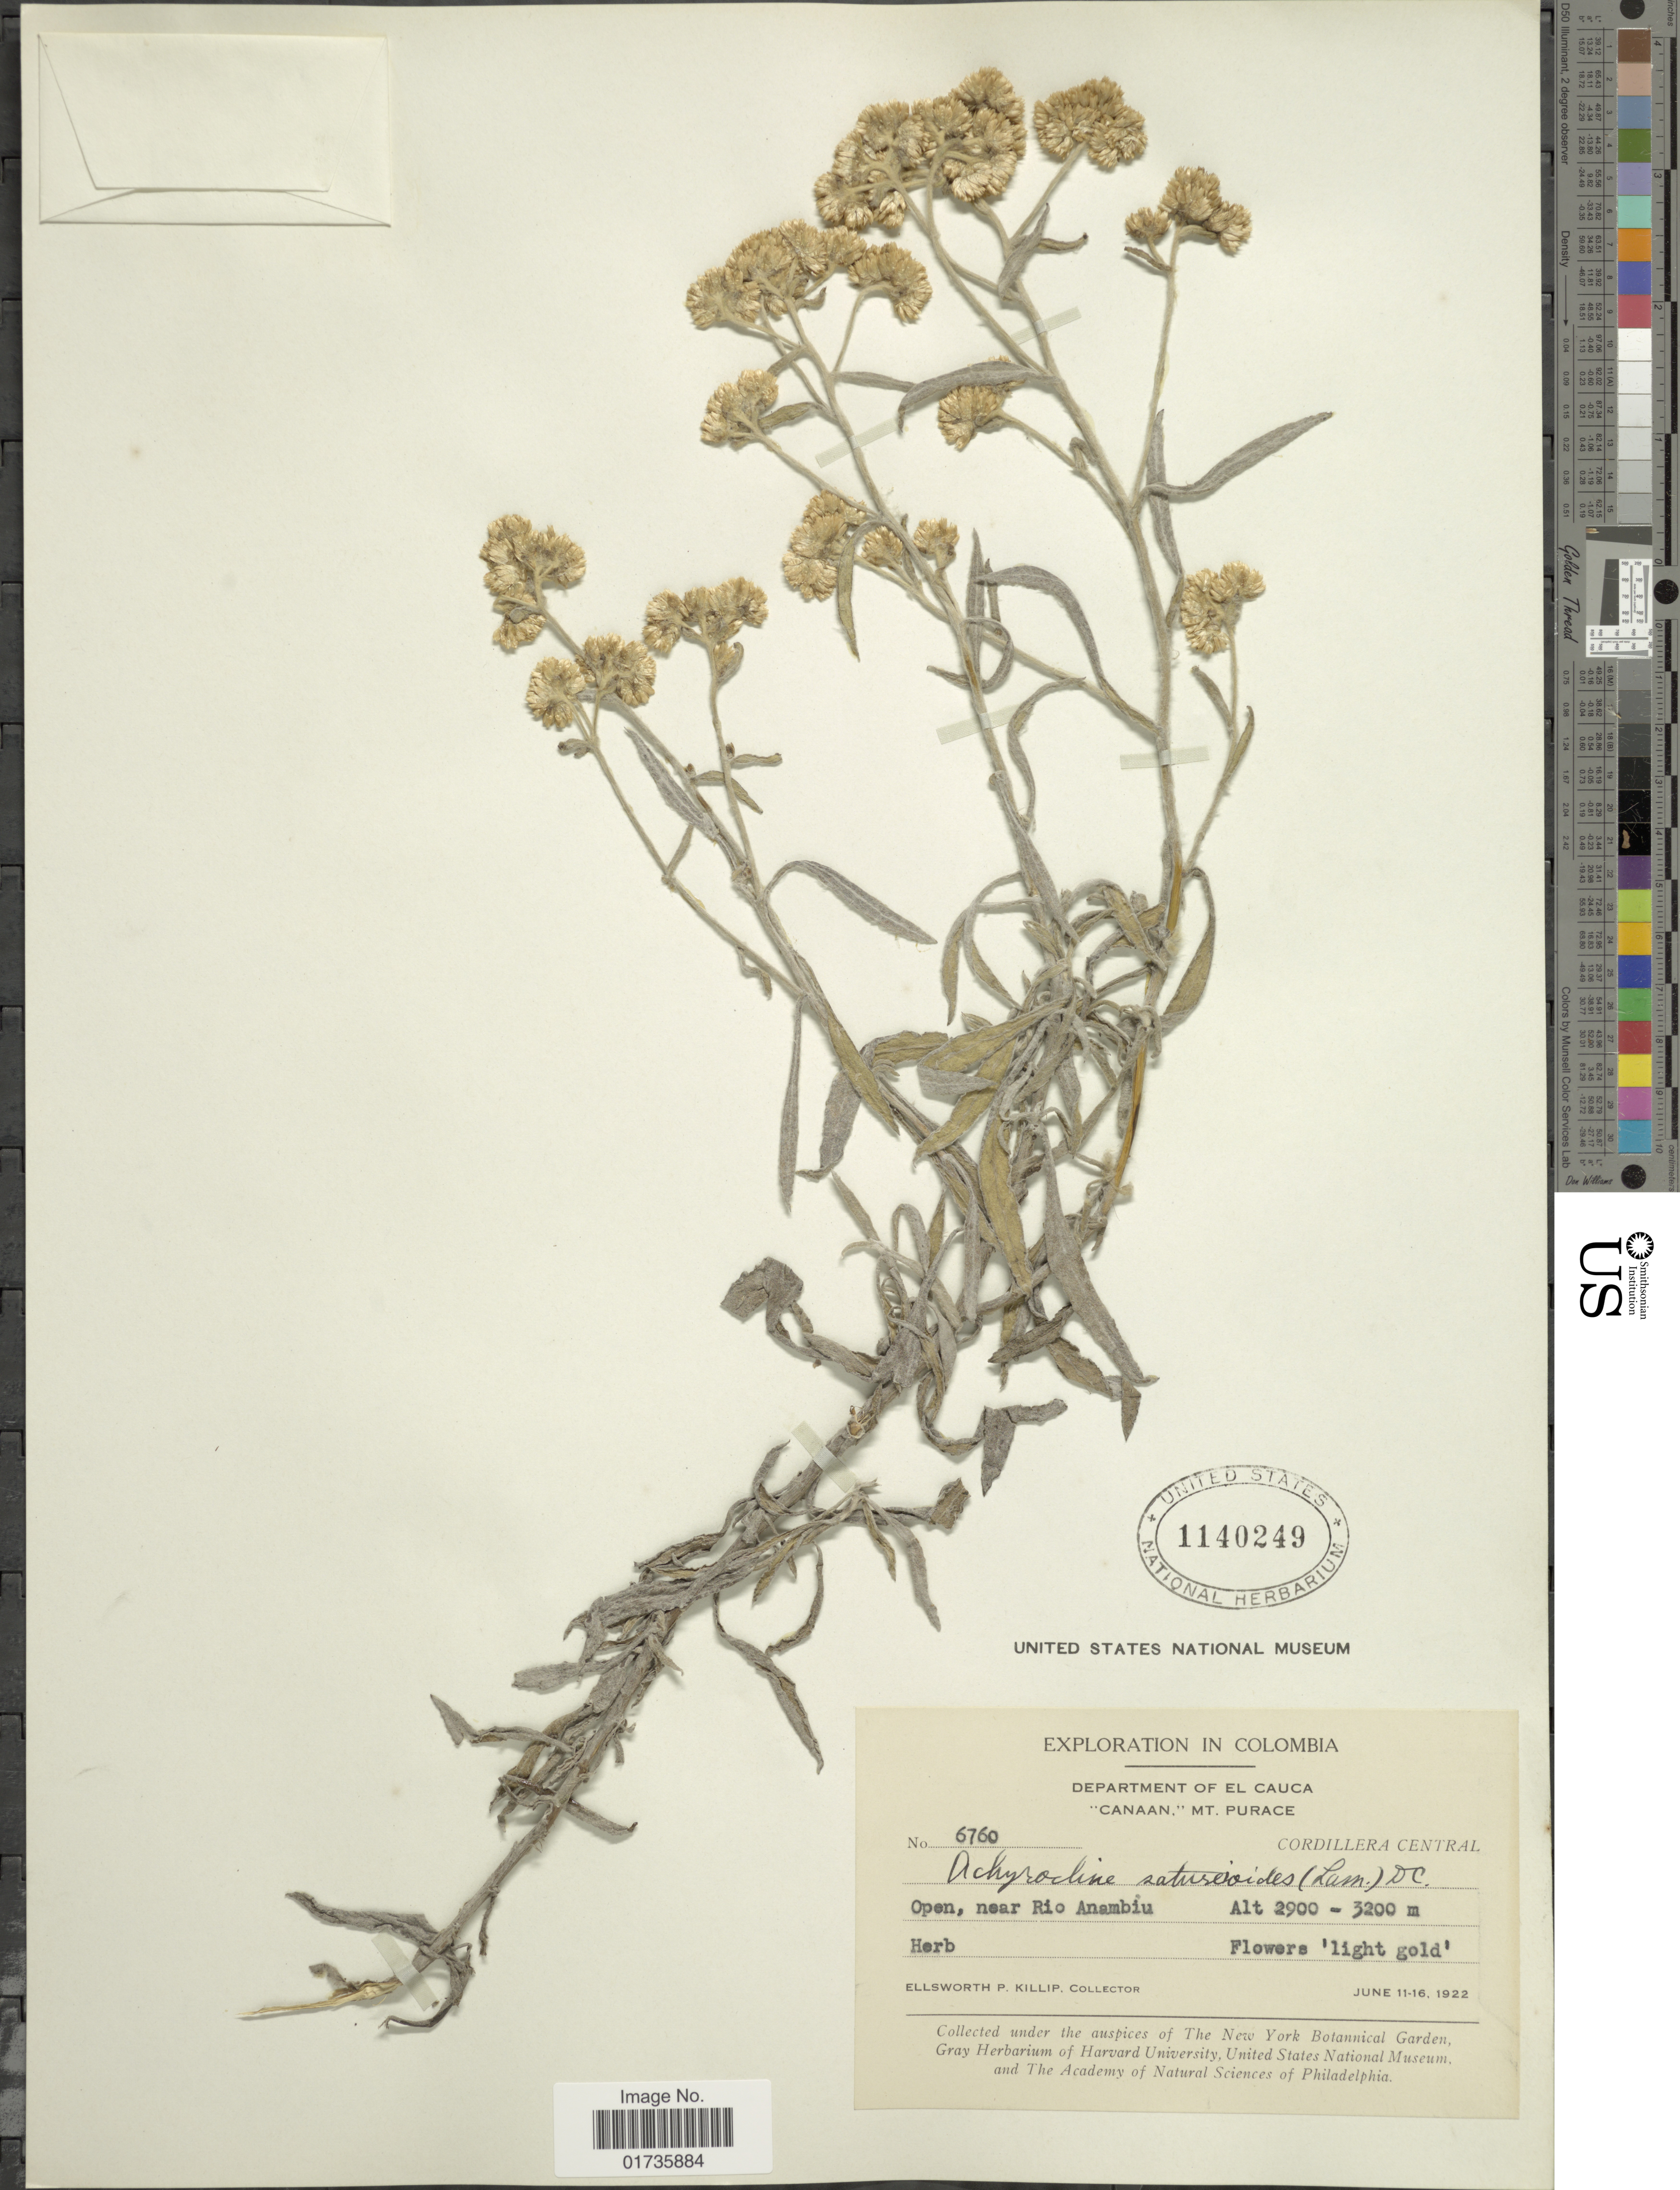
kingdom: Plantae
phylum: Tracheophyta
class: Magnoliopsida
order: Asterales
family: Asteraceae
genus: Achyrocline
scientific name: Achyrocline satureioides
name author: (Lam.) DC.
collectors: E. P. Killip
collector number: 6760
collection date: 1922-06-11/1922-06-16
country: Colombia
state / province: Cauca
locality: Department of El Cauca 'Canaan,' Mt Purace, Cordillera Central, Open, near Rio Anambiu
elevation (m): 2900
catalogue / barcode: US 1140249